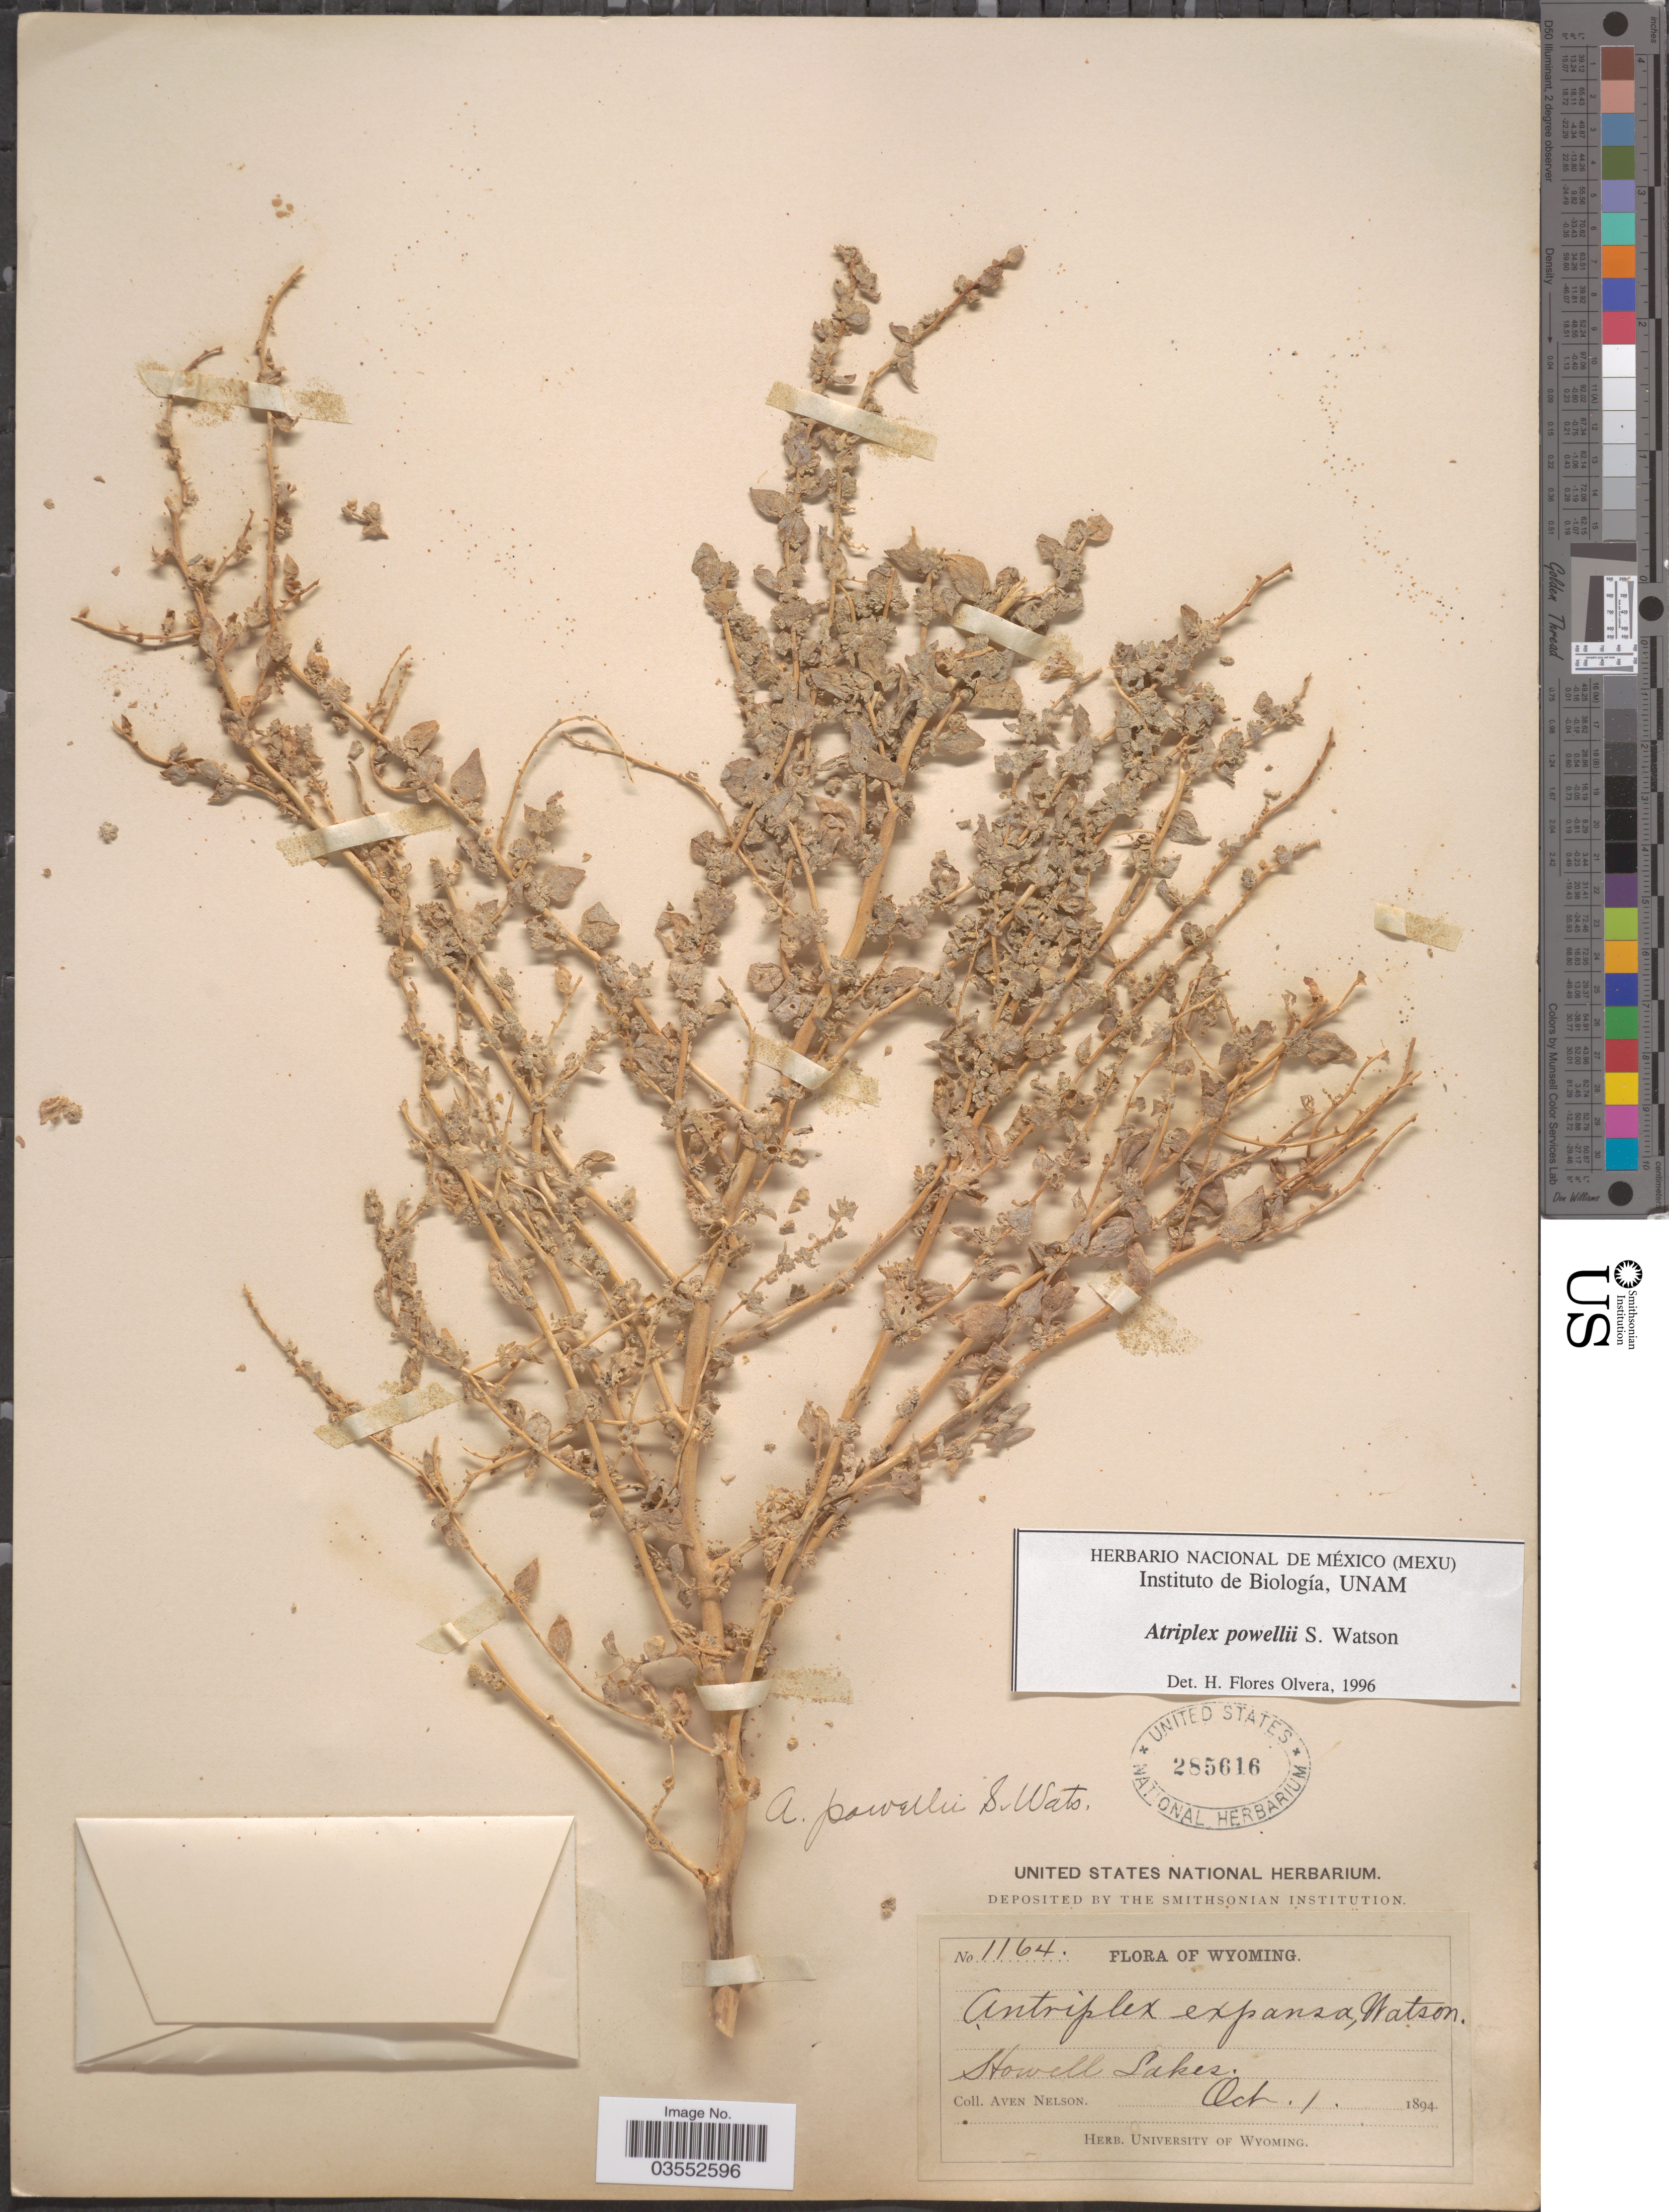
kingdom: Plantae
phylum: Tracheophyta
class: Magnoliopsida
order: Caryophyllales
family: Amaranthaceae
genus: Atriplex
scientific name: Atriplex powellii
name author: S. Watson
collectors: A. Nelson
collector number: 1164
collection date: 1894-10-01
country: United States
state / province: Wyoming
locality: Howell Lakes.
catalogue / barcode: US 285616